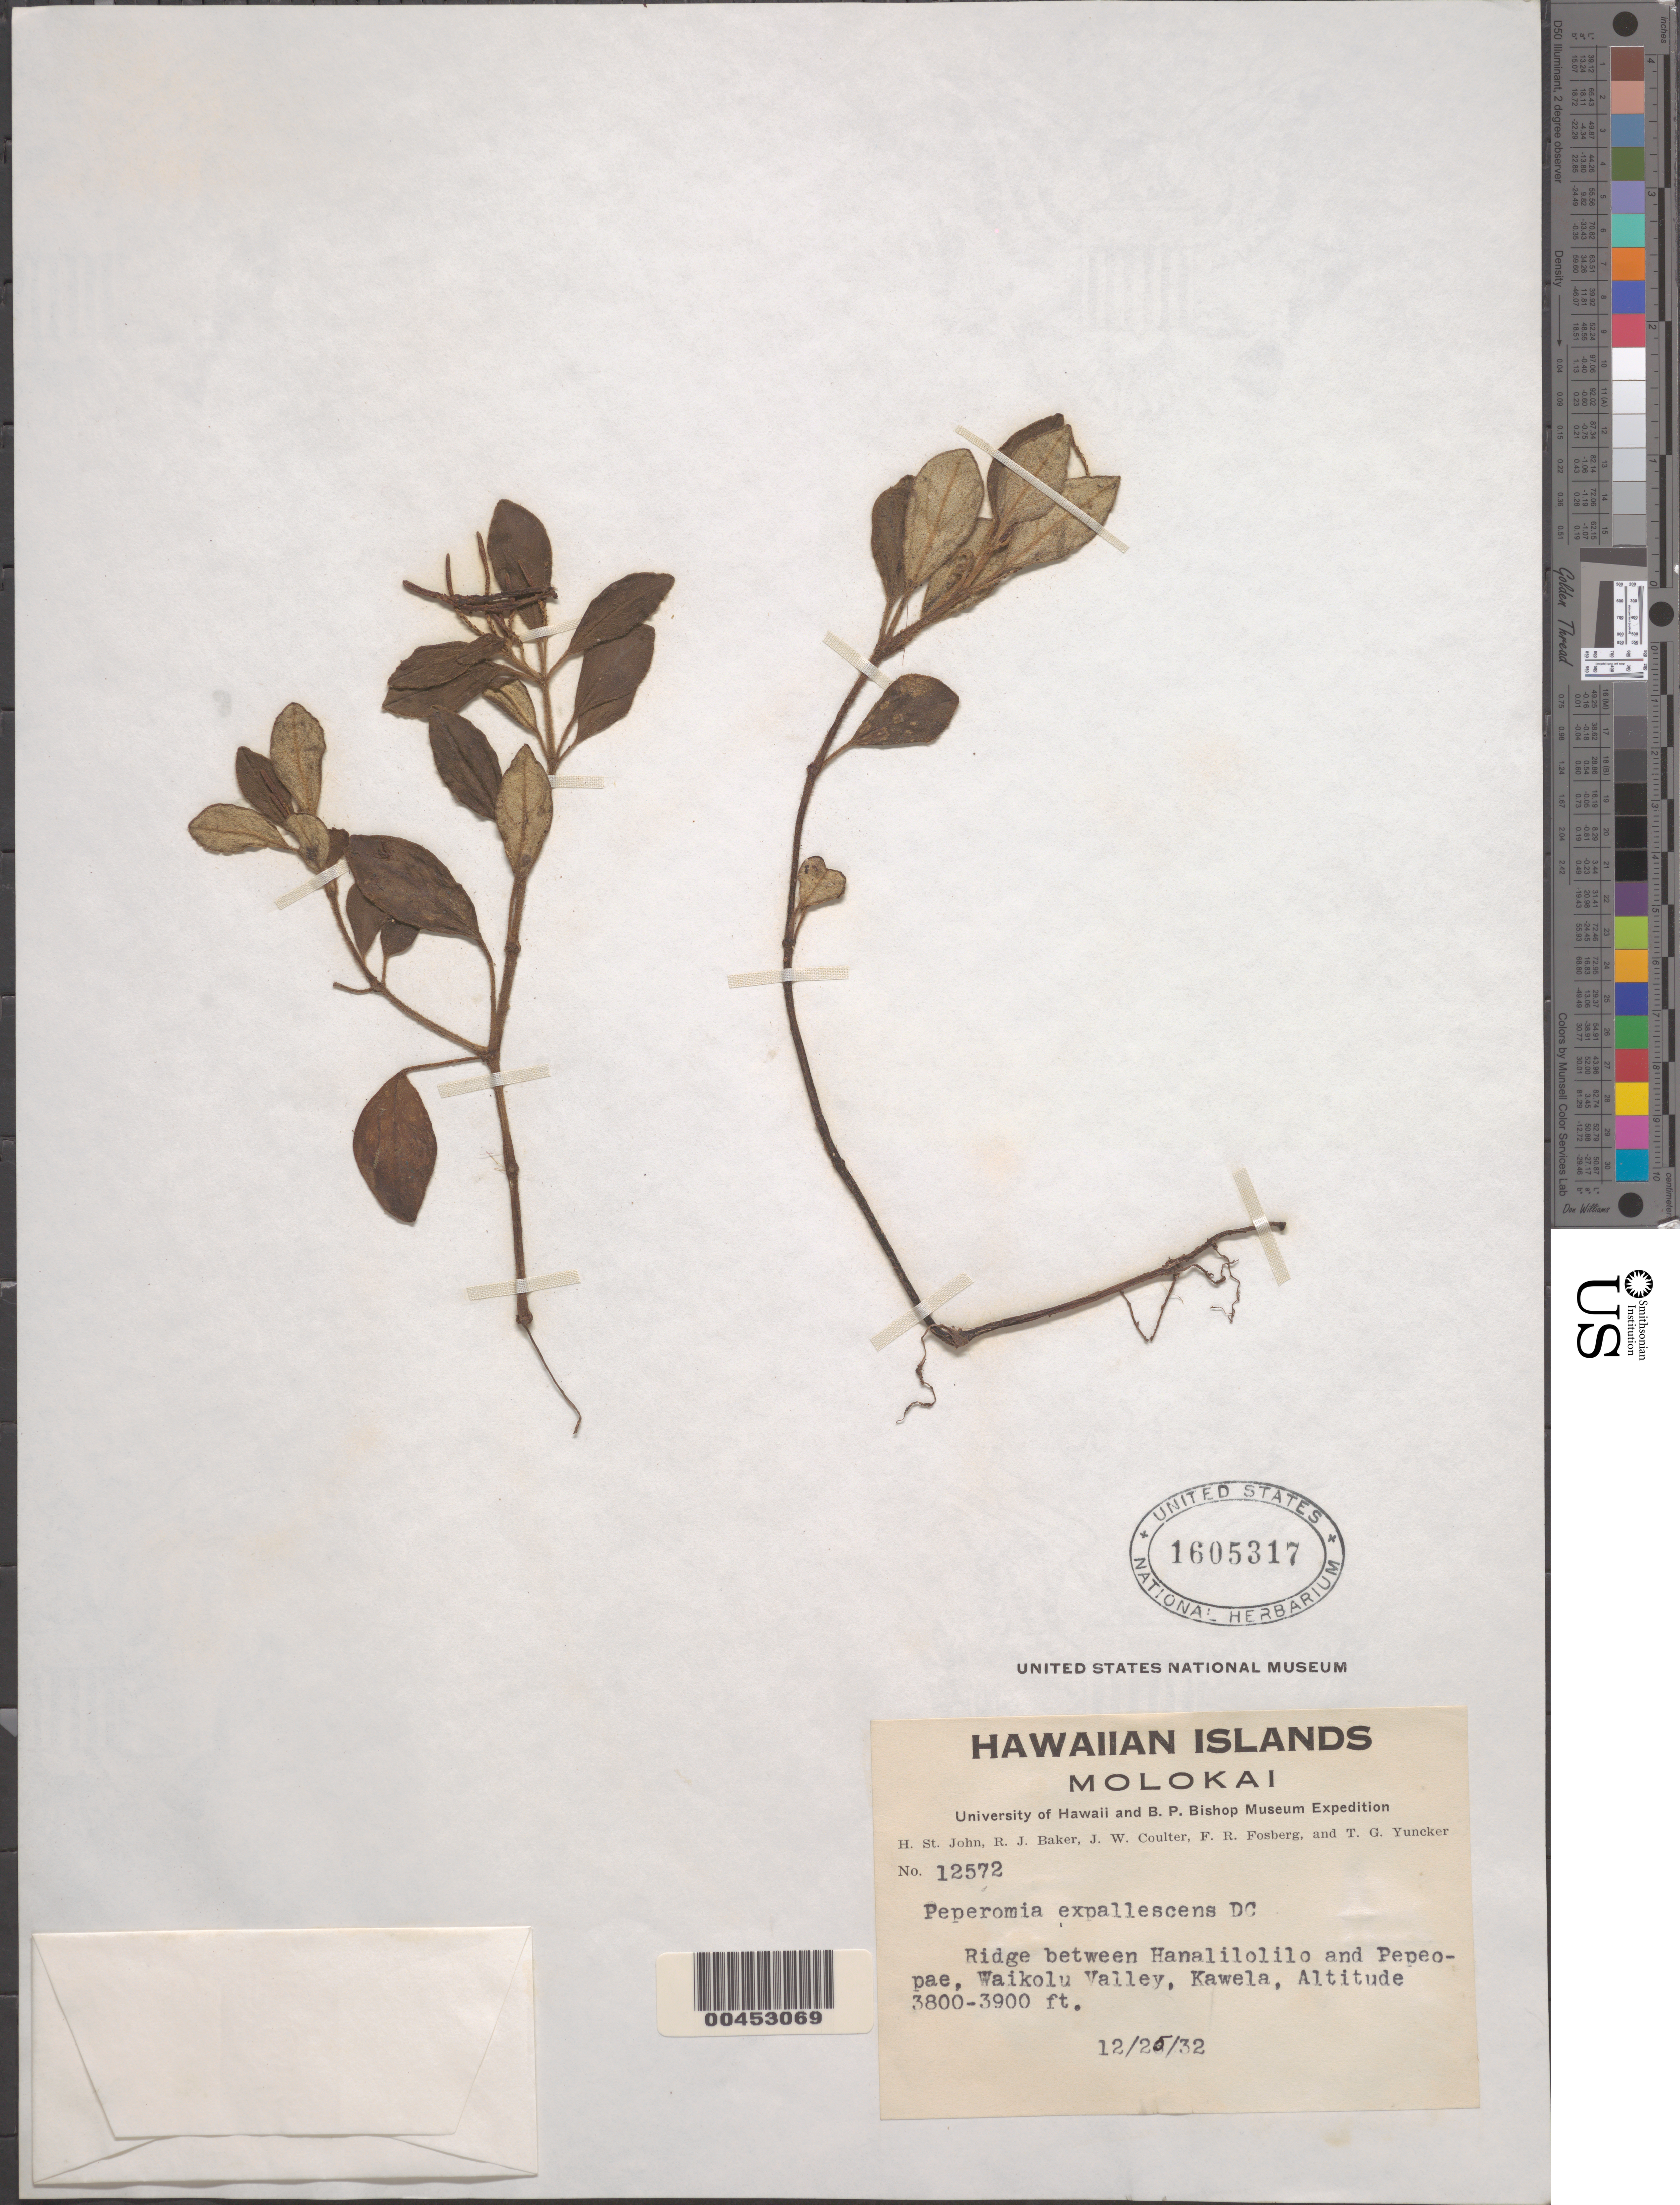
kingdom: Plantae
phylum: Tracheophyta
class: Magnoliopsida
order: Piperales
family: Piperaceae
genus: Peperomia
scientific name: Peperomia expallescens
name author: C. DC.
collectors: H. St. John, R. J. Baker, J. W. Coulter & F. R. Fosberg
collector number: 12572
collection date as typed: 25 Dec 1932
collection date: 1932-12-25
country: United States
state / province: Hawaii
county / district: Maui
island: Moloka'i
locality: Ridge between Hanalilolilo & Pepeopae, Waikolu Valley, Kawela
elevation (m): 1158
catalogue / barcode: US 1605317